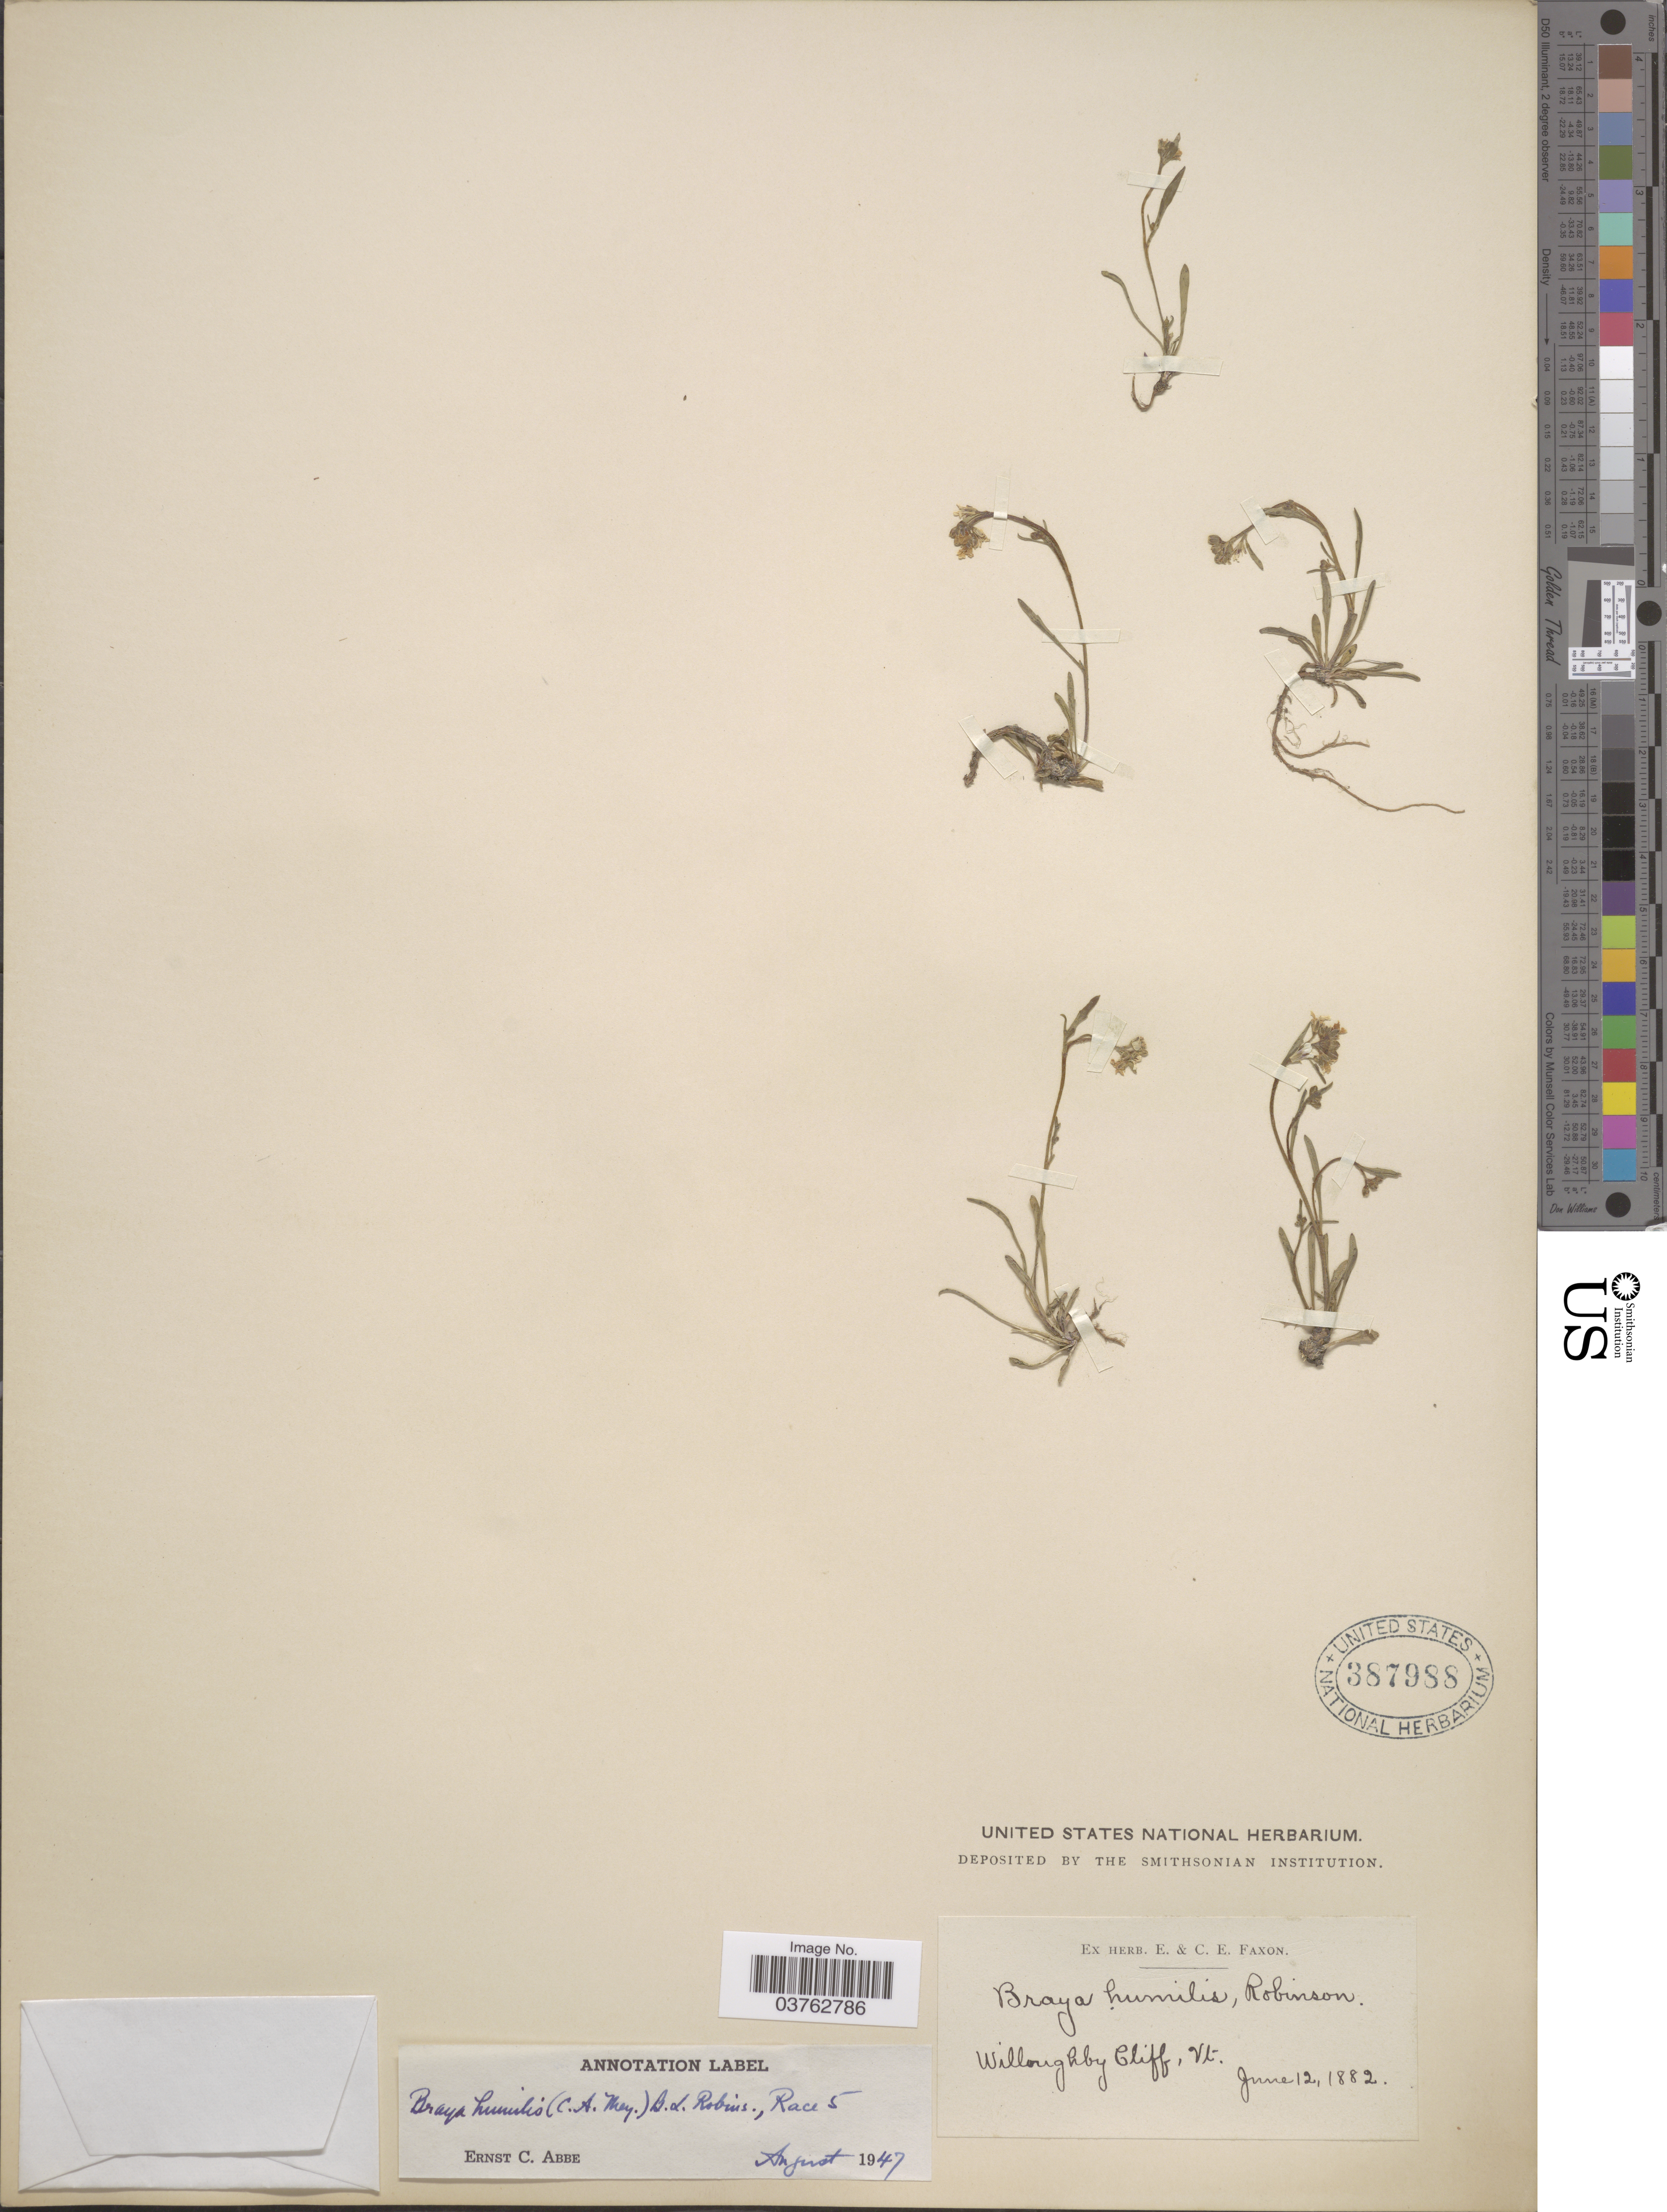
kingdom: Plantae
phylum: Tracheophyta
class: Magnoliopsida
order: Brassicales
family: Brassicaceae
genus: Braya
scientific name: Braya humilis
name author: (C.A. Mey.) B.L. Rob.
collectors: ex herb. E. & C.E. Faxon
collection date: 1882-06-12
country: United States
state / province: Vermont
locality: Willoughby Cliff.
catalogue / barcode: US 387988